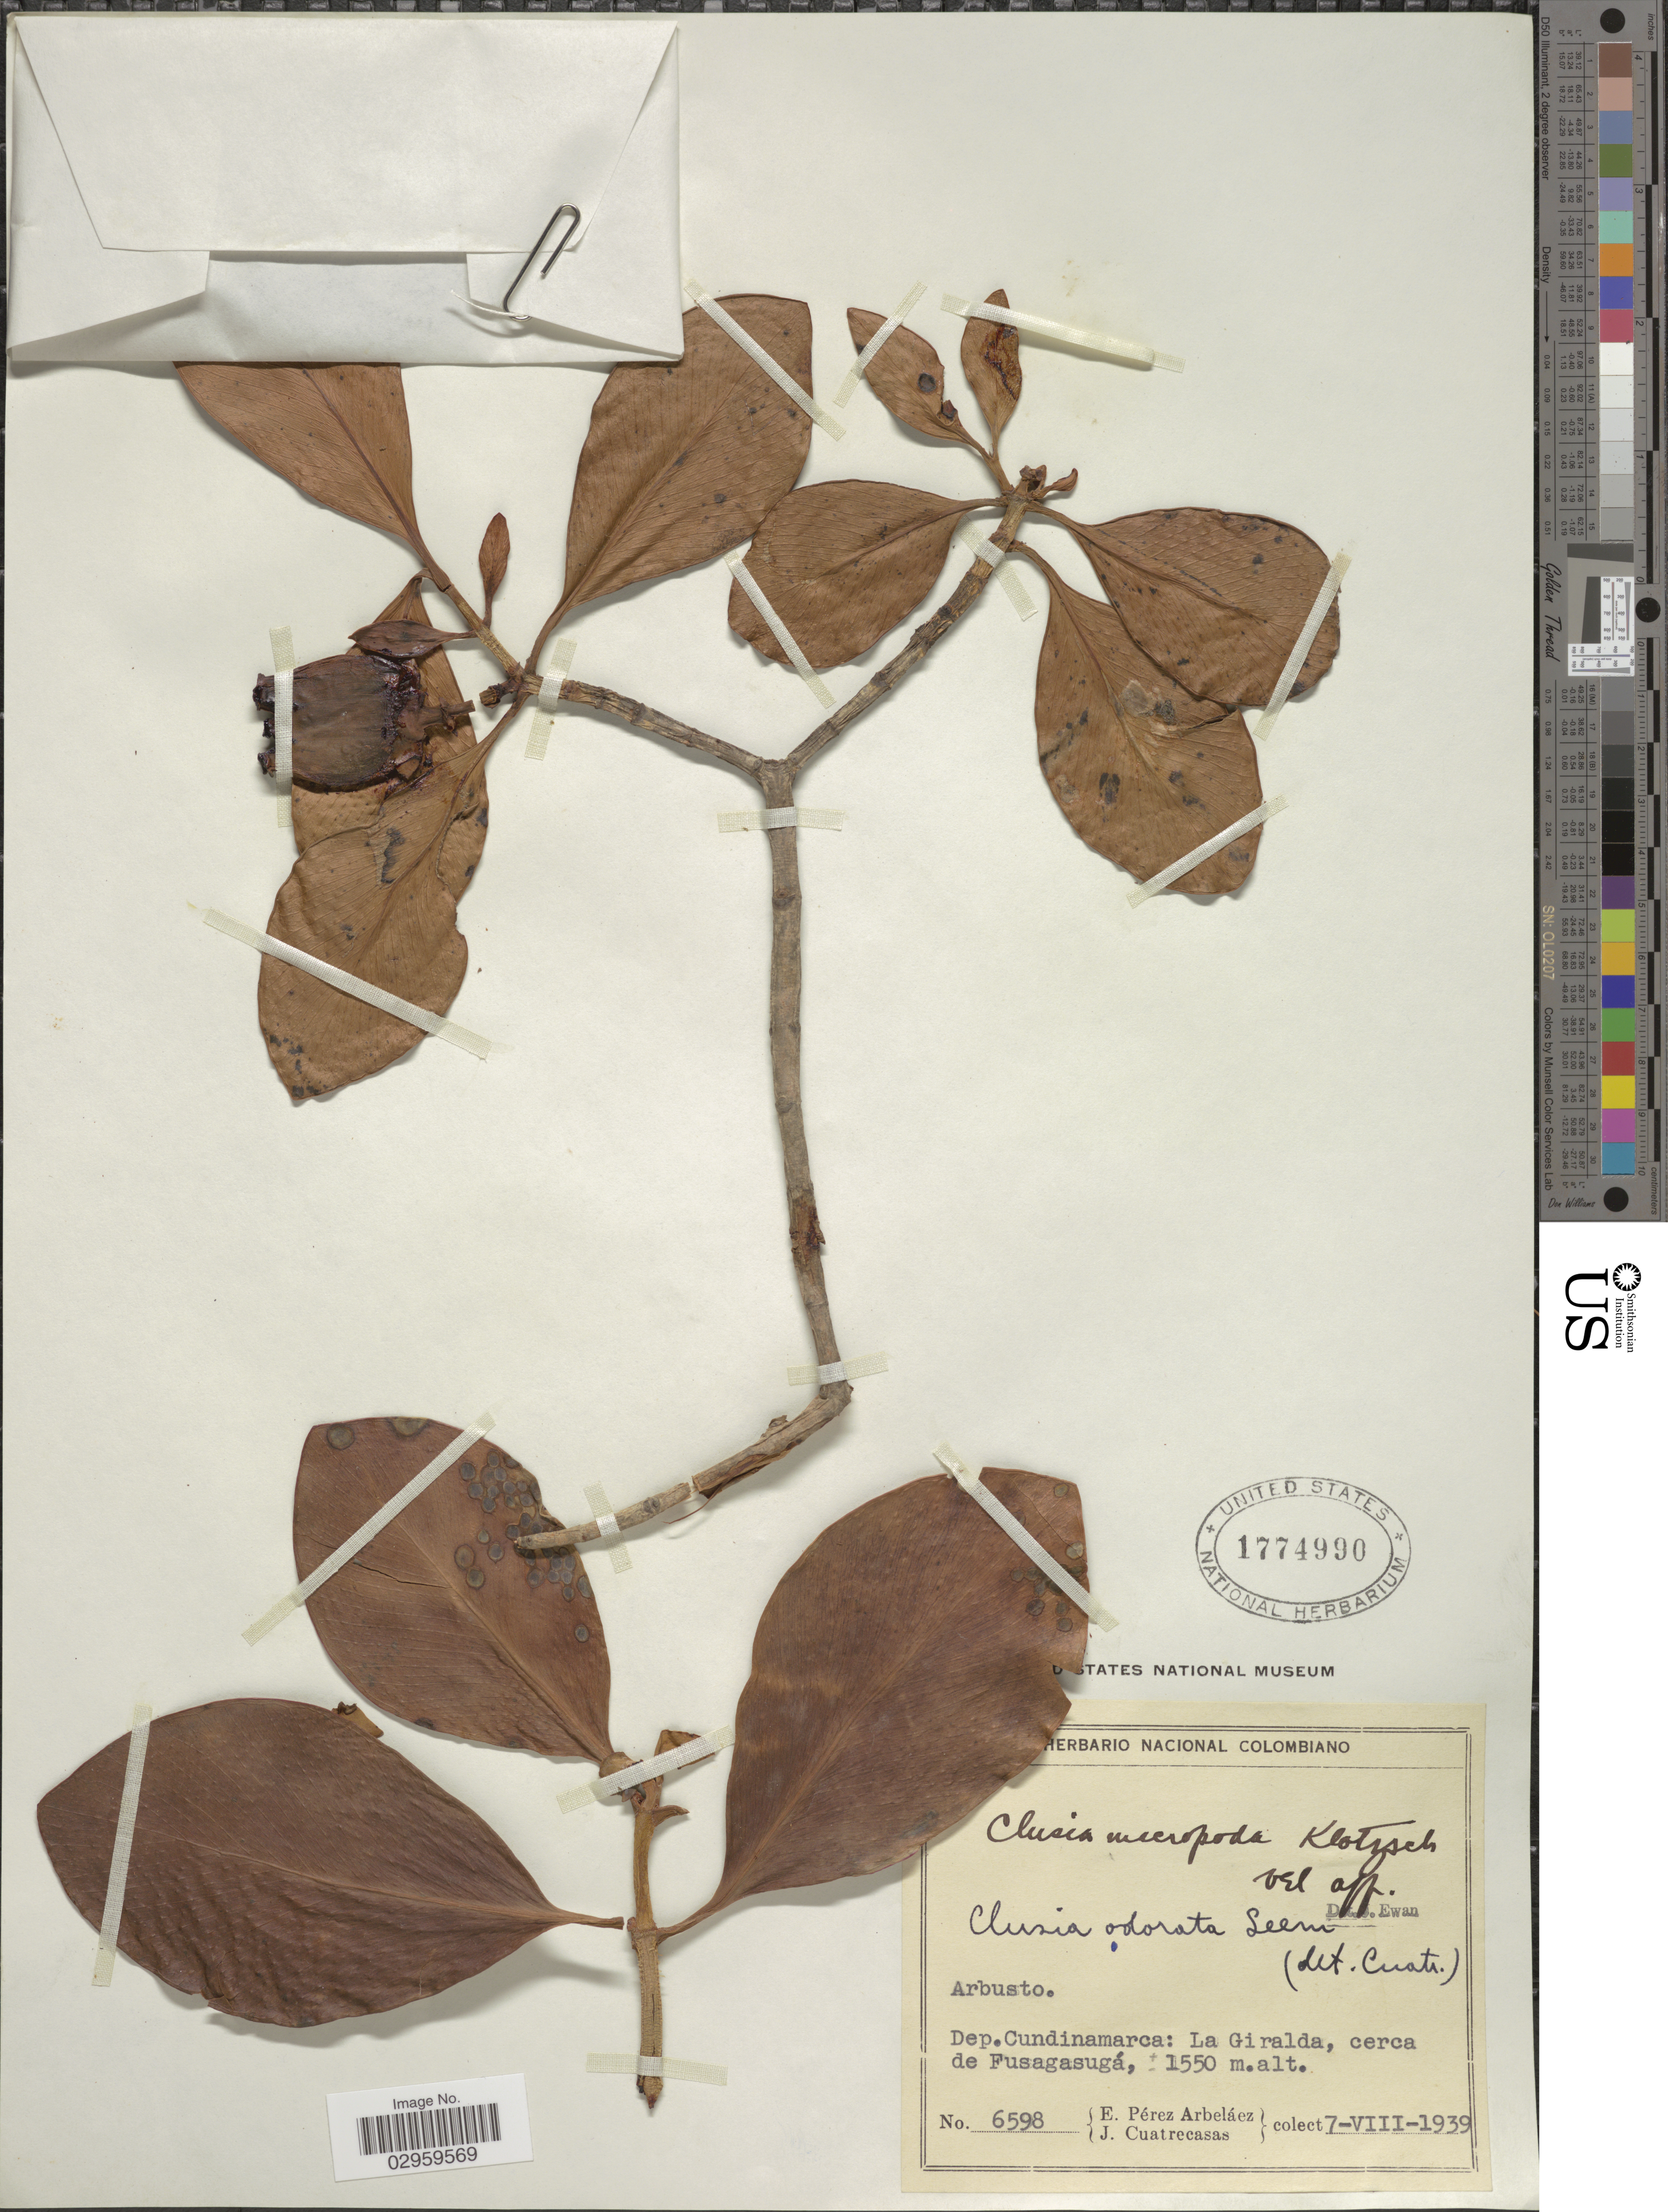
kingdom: Plantae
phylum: Tracheophyta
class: Magnoliopsida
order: Malpighiales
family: Clusiaceae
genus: Clusia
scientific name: Clusia minutiflora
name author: Diels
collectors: E. Pérez Arbeláez & J. Cuatrecasas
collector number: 6598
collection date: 1939-08-07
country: Colombia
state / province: Cundinamarca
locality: Dep. Cundinamarca: La Giralda, cerca de Fusagasugá.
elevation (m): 1550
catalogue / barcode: US 1774990